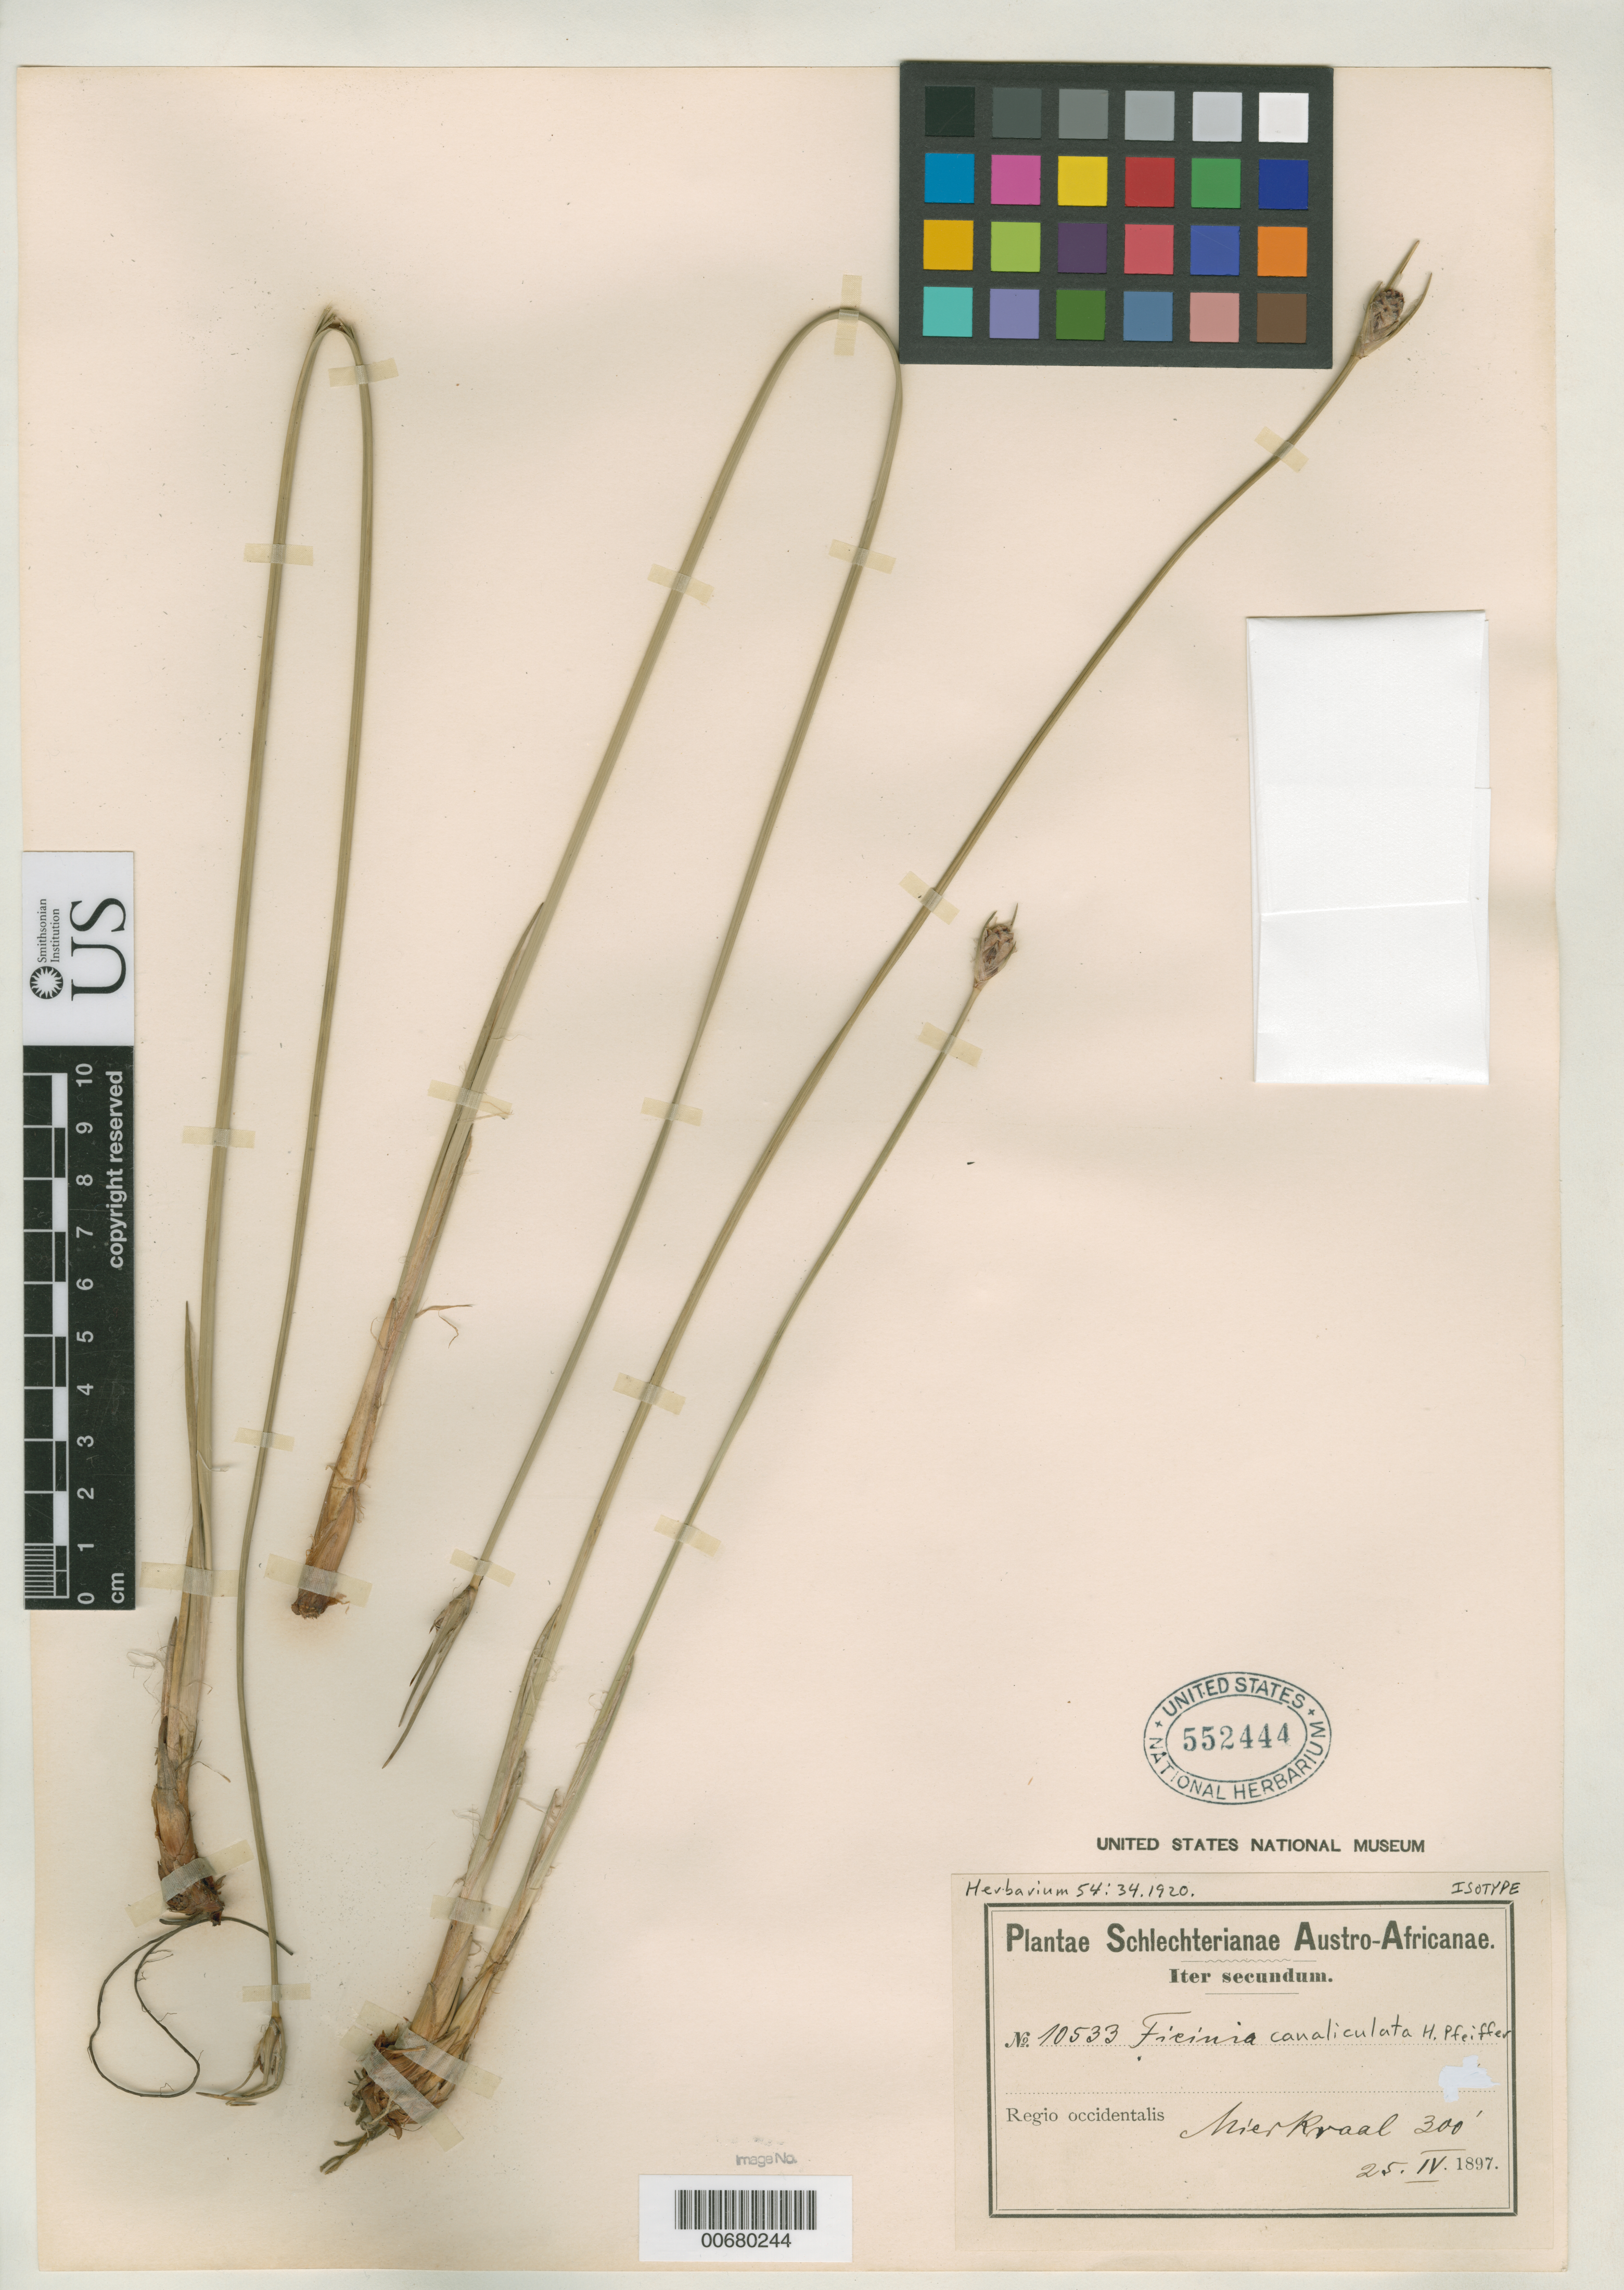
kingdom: Plantae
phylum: Tracheophyta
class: Liliopsida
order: Poales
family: Cyperaceae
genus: Ficinia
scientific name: Ficinia canaliculata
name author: H. Pfeiff.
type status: Isotype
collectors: F. R. R. Schlechter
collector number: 10533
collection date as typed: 25 Apr 1897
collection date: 1897-04-25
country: South Africa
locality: Mierkvaal.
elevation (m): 91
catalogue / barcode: US 552444